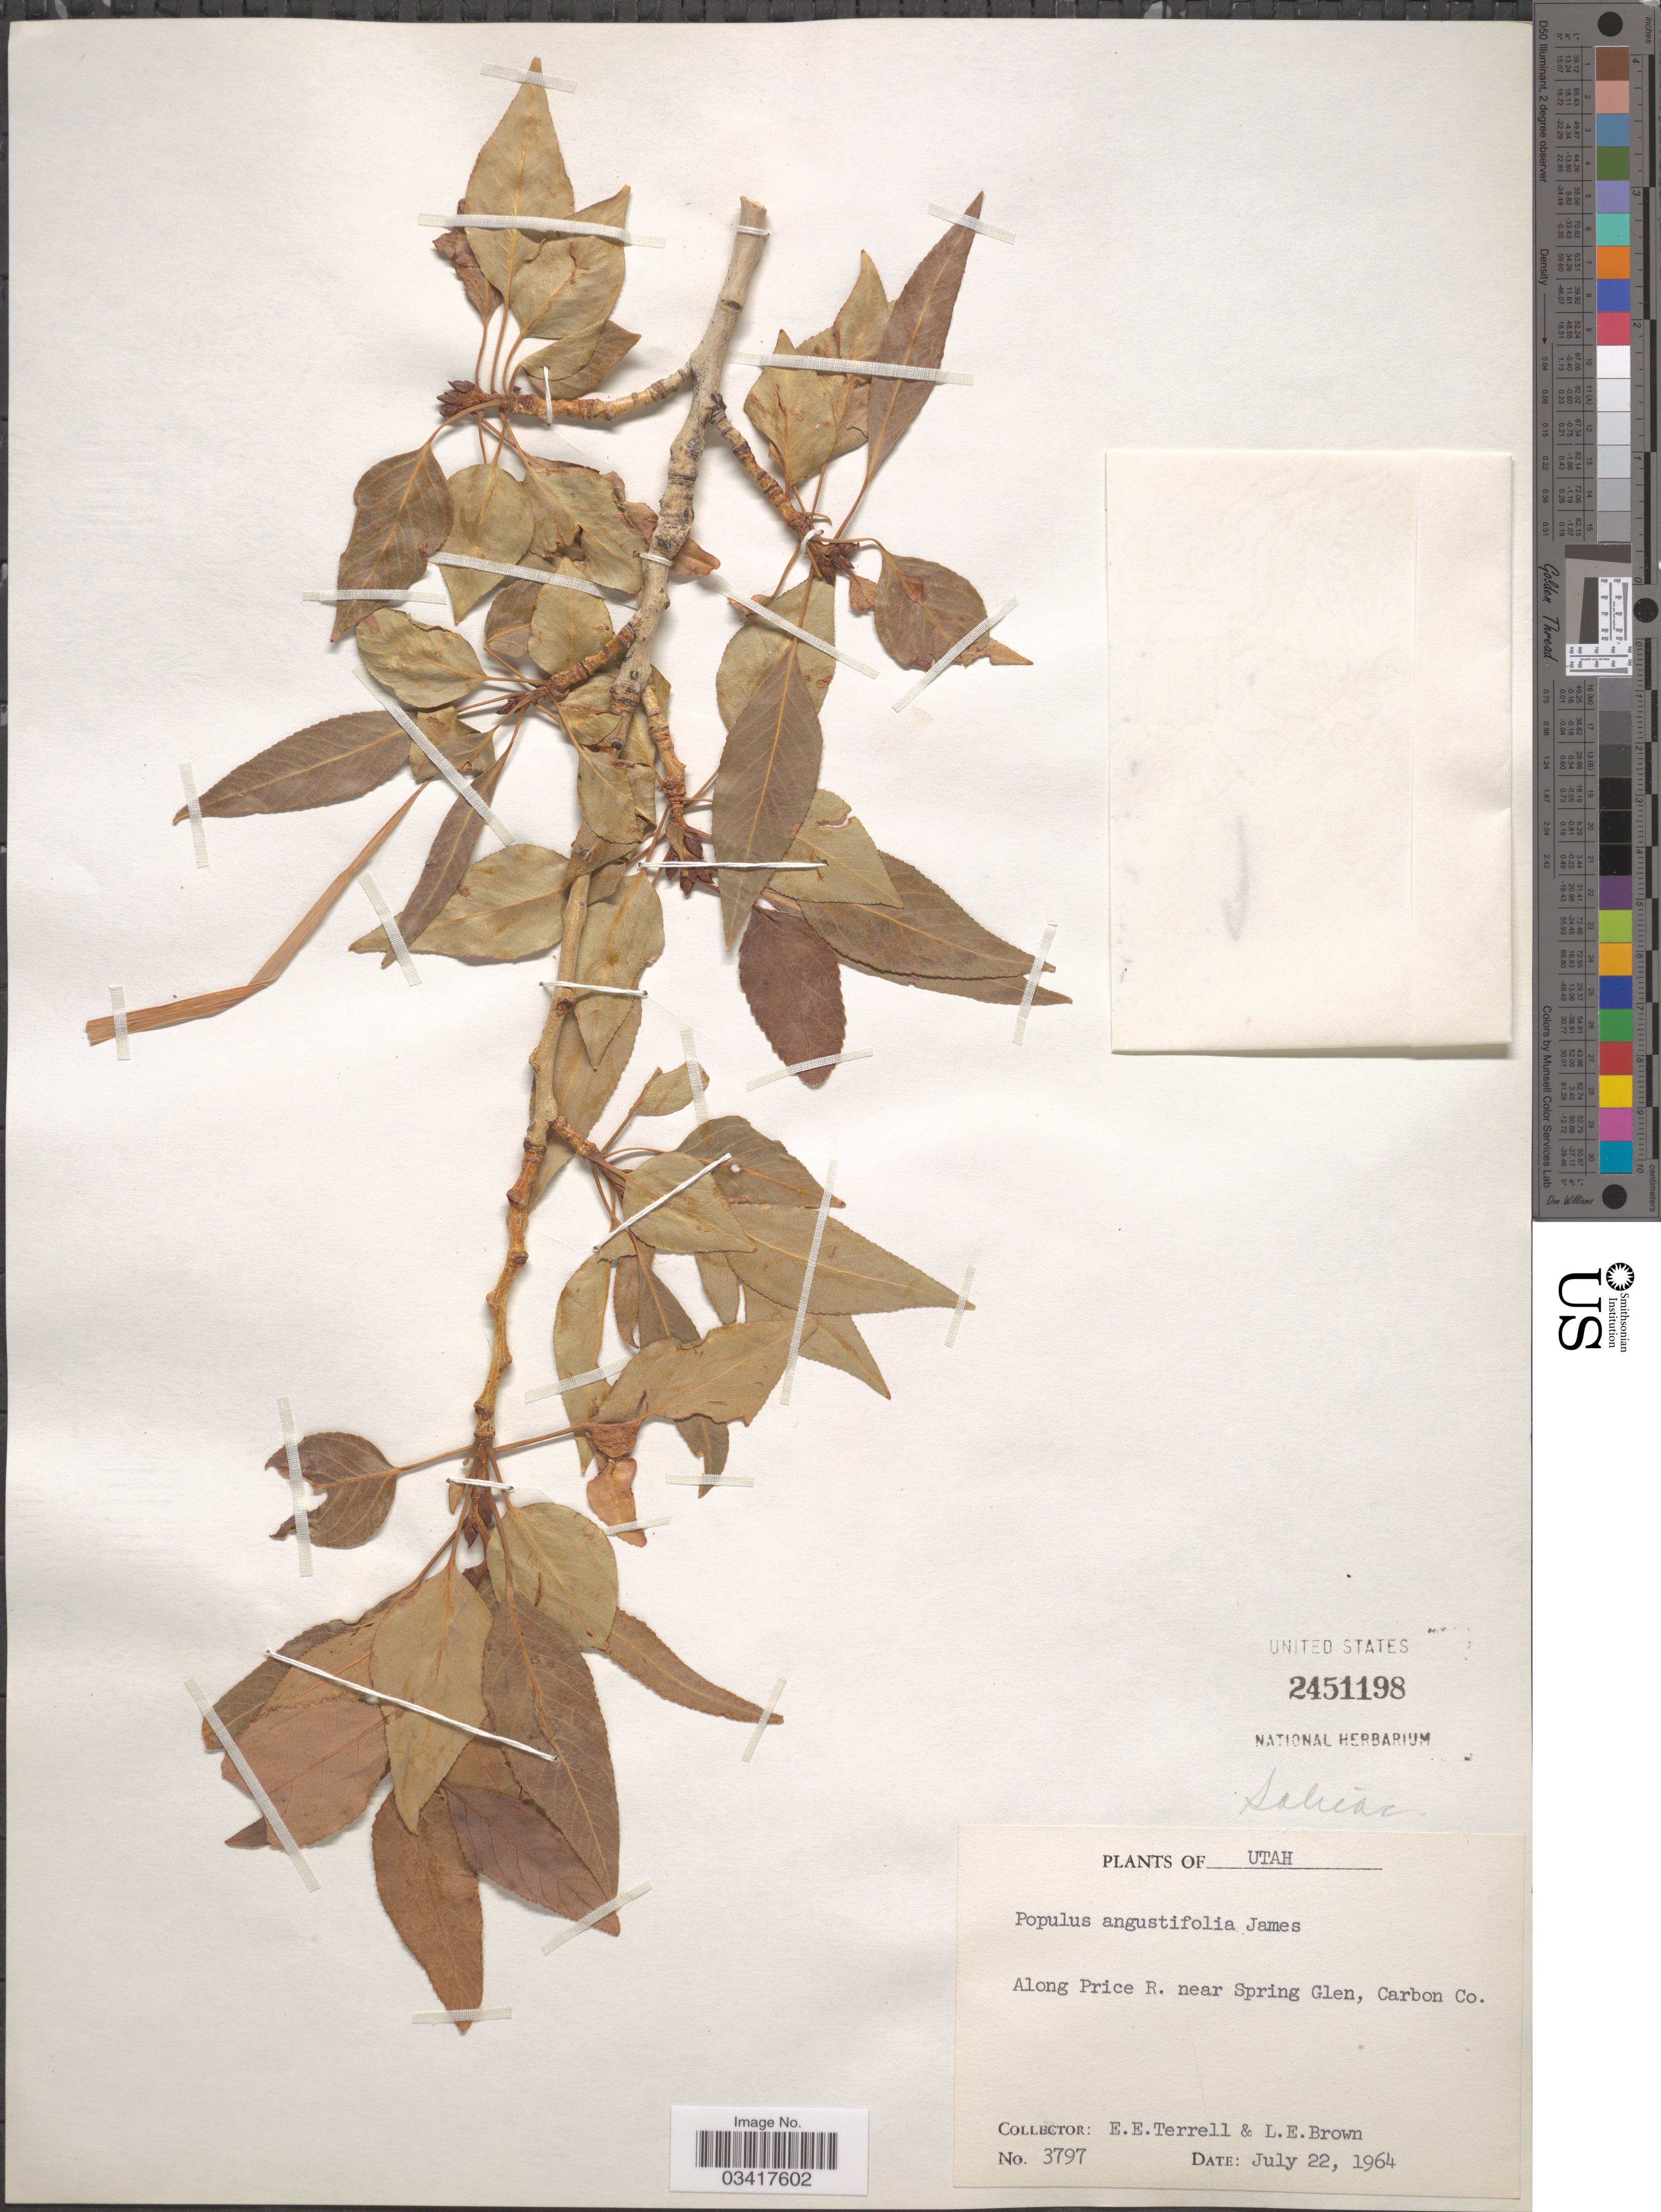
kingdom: Plantae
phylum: Tracheophyta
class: Magnoliopsida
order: Malpighiales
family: Salicaceae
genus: Populus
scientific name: Populus angustifolia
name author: E. James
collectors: E. E. Terrell & L. E. Brown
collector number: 3797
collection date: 1964-07-22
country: United States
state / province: Utah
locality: Along Price R. near Spring Glen, Carbon Co.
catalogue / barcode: US 2451198